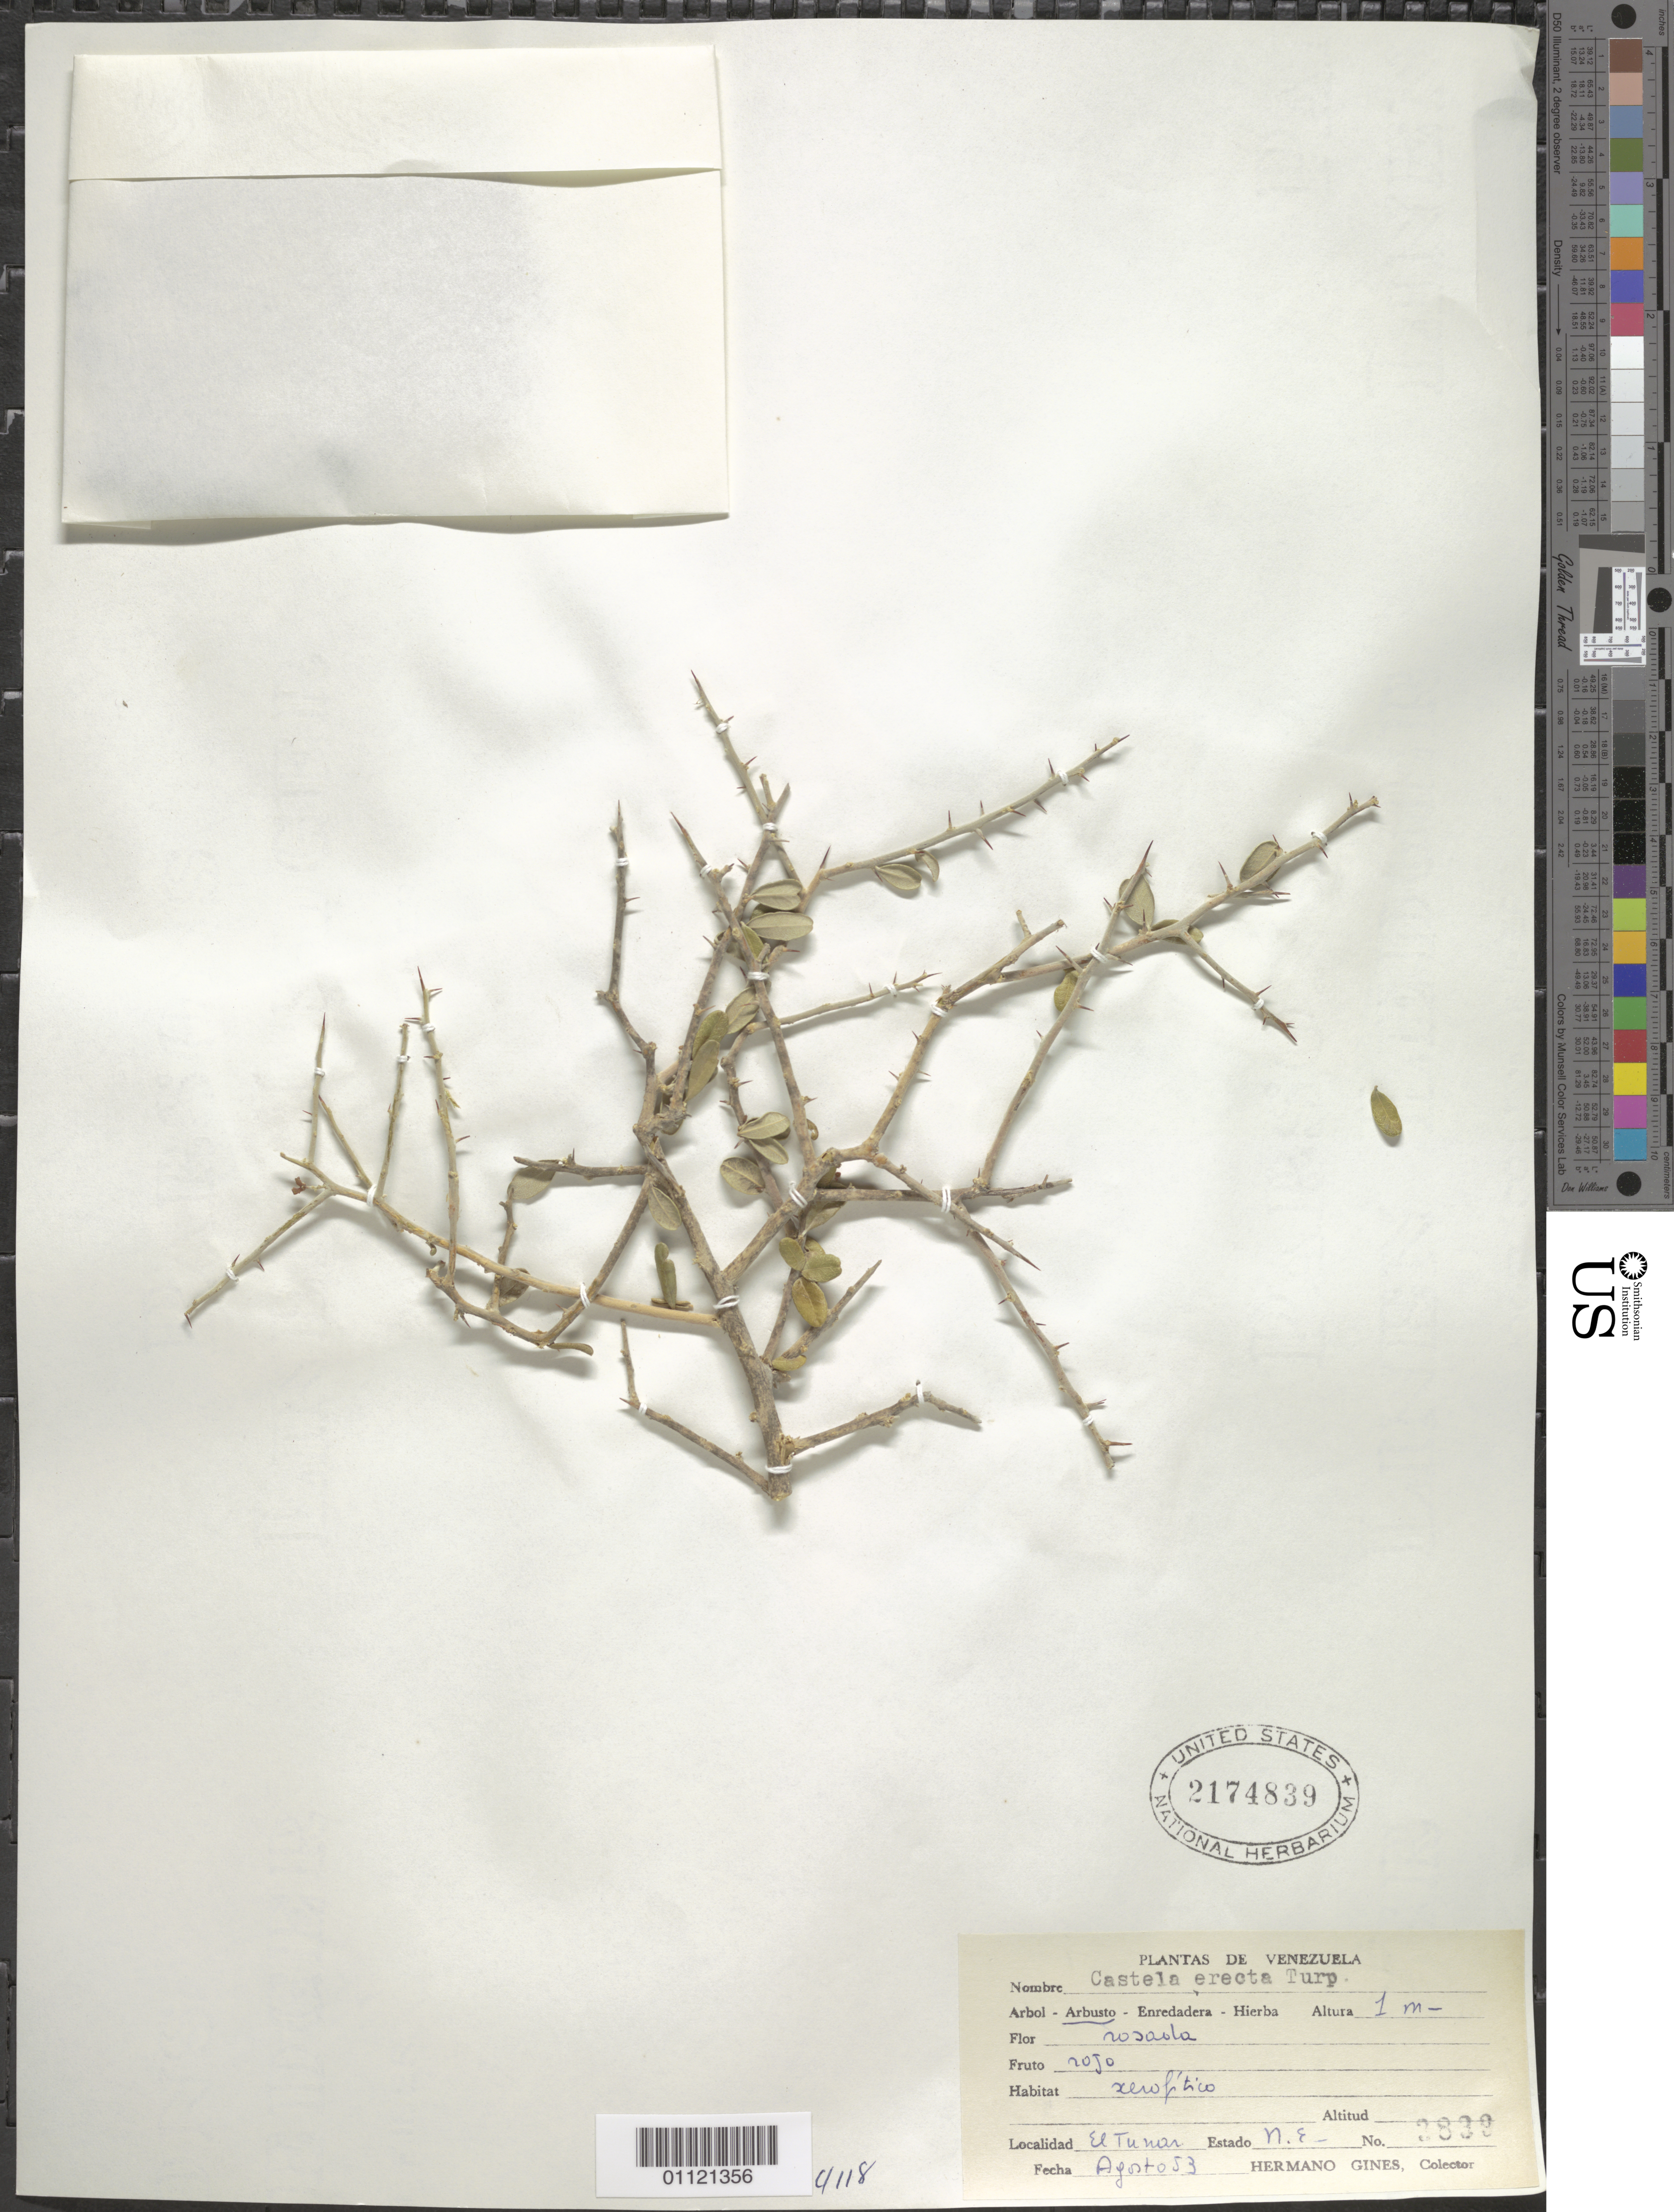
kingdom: Plantae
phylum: Tracheophyta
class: Magnoliopsida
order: Sapindales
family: Simaroubaceae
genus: Castela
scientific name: Castela erecta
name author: Turpin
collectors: Bro. Gines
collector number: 3839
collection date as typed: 01 Aug 1953 to 31 Aug 1953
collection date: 1953-08-01/1953-08-31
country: Venezuela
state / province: Nueva Esparta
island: Margarita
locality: El Tunal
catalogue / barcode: US 2174839